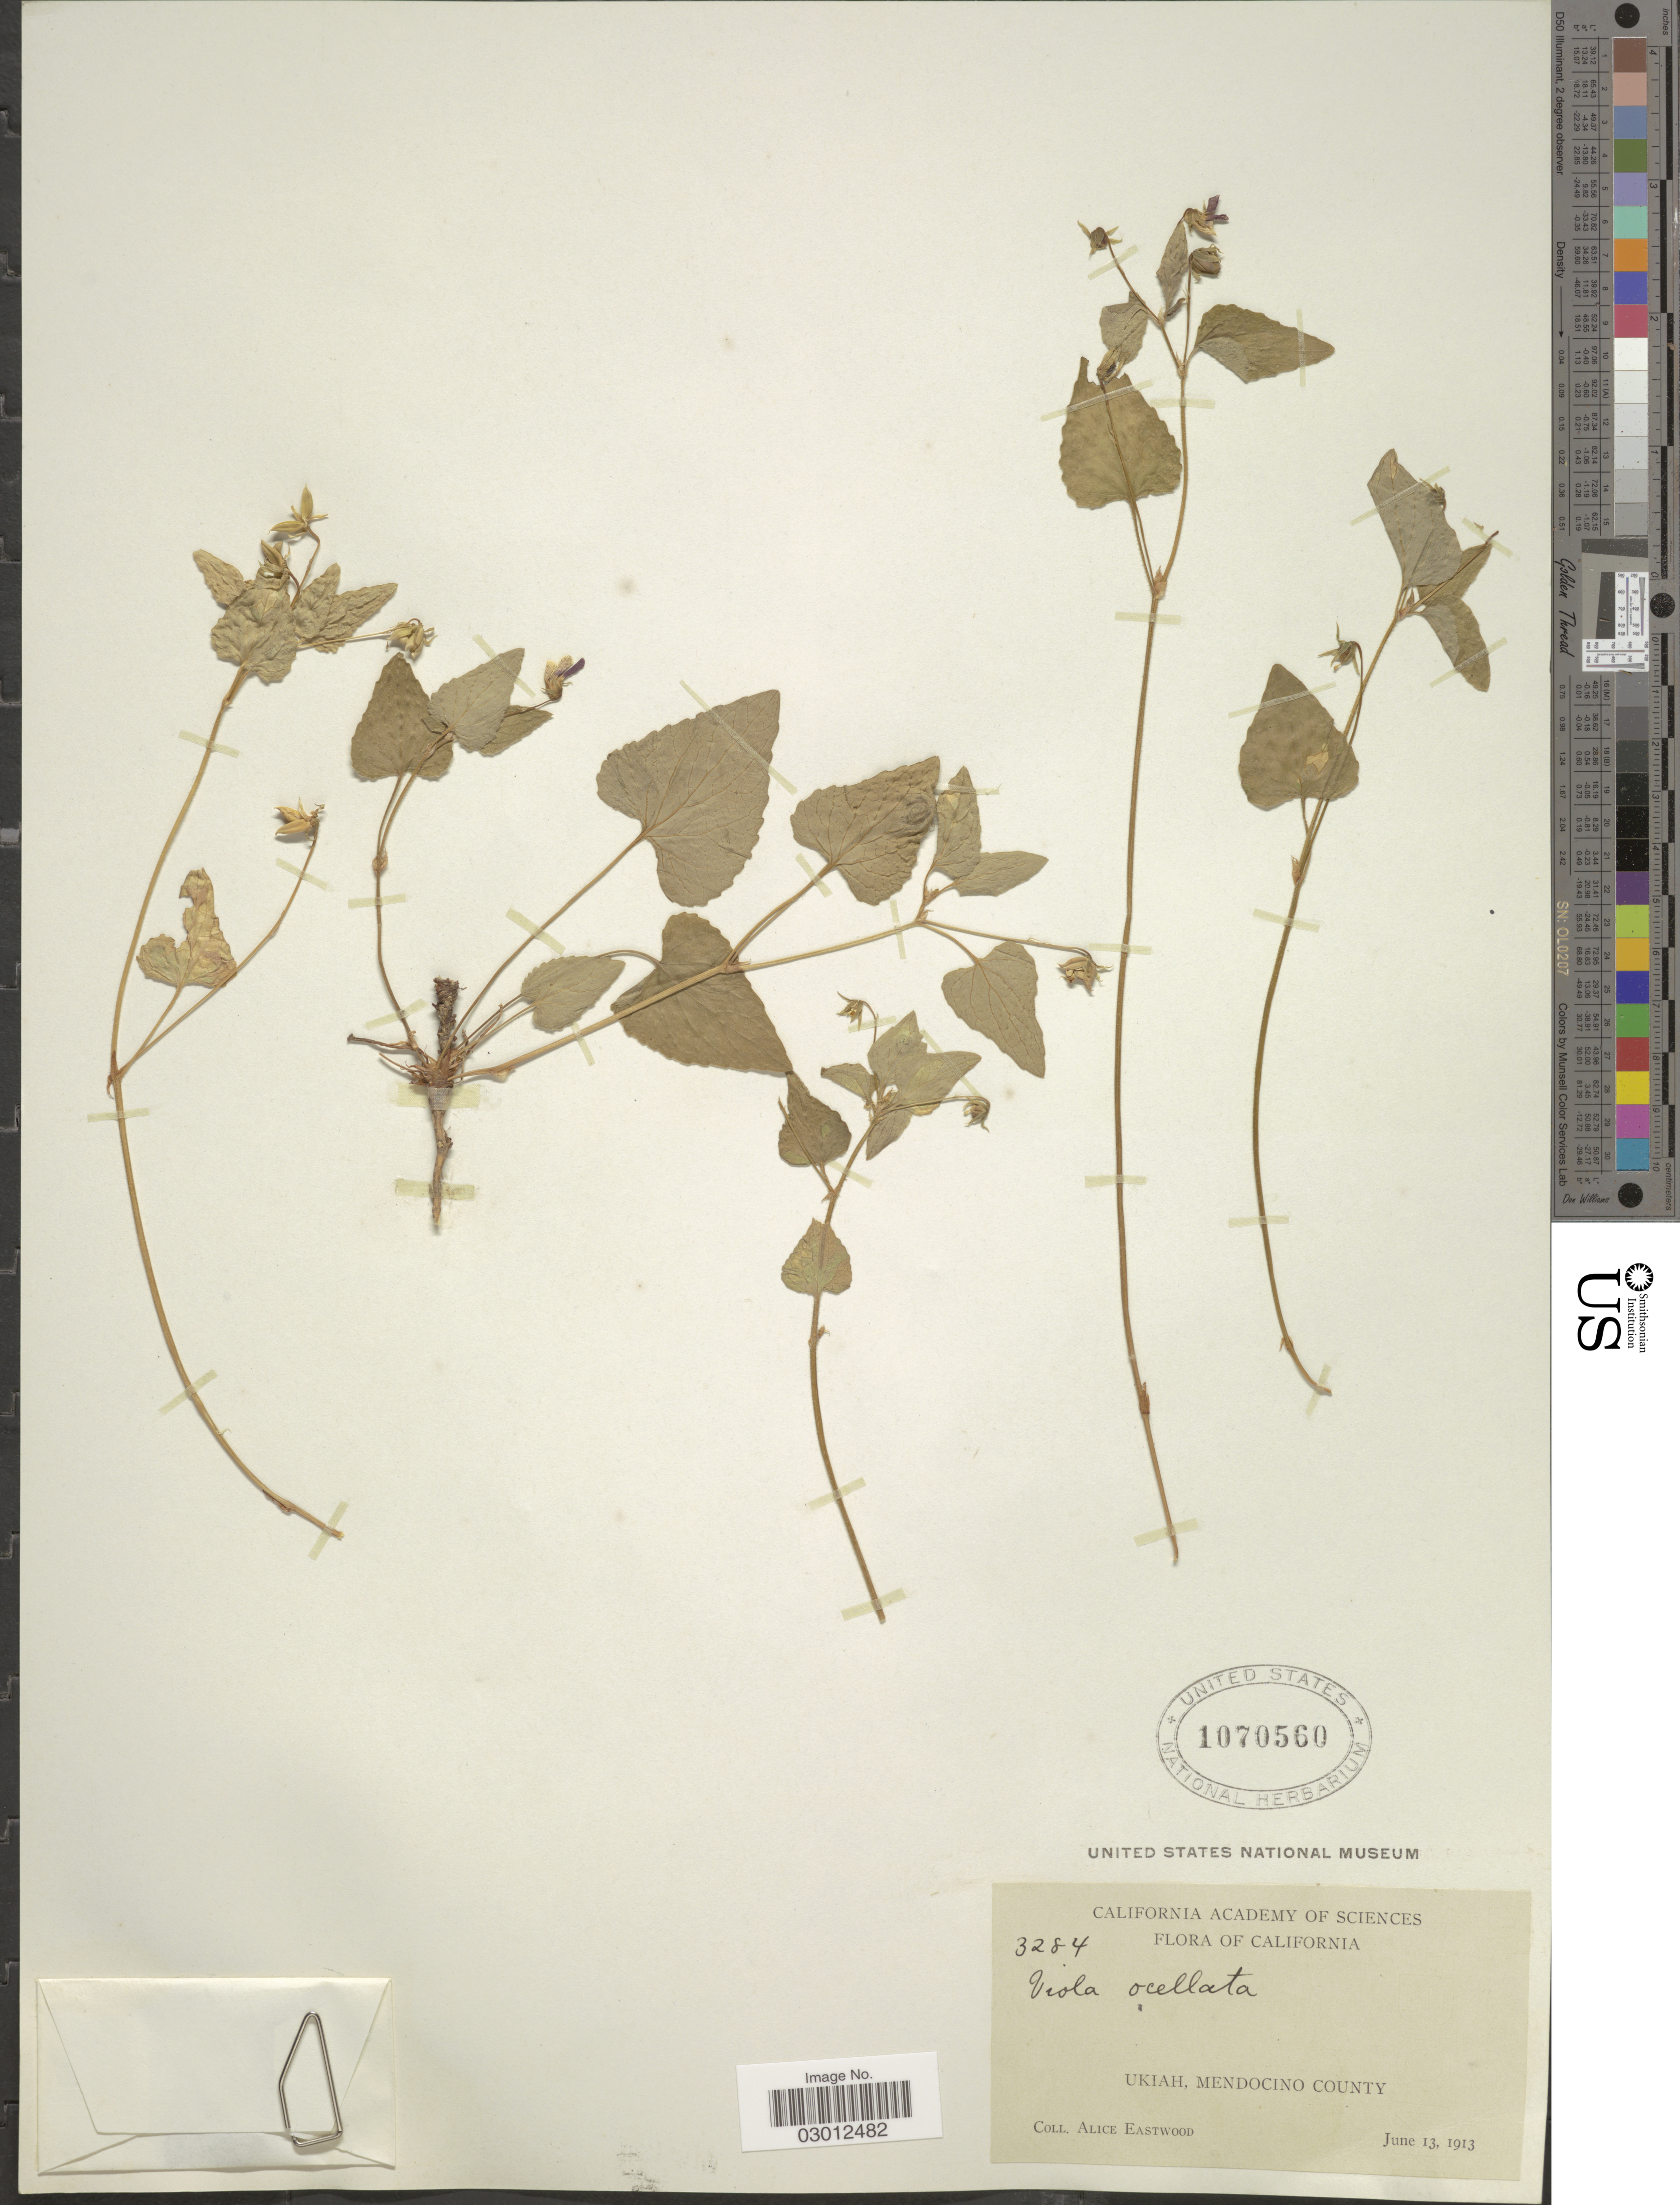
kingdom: Plantae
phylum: Tracheophyta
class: Magnoliopsida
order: Malpighiales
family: Violaceae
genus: Viola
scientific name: Viola ocellata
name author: Torr. & A. Gray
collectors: A. Eastwood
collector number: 3284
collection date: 1913-06-13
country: United States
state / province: California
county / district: Mendocino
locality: Ukiah, Mendocino County.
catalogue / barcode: US 1070560